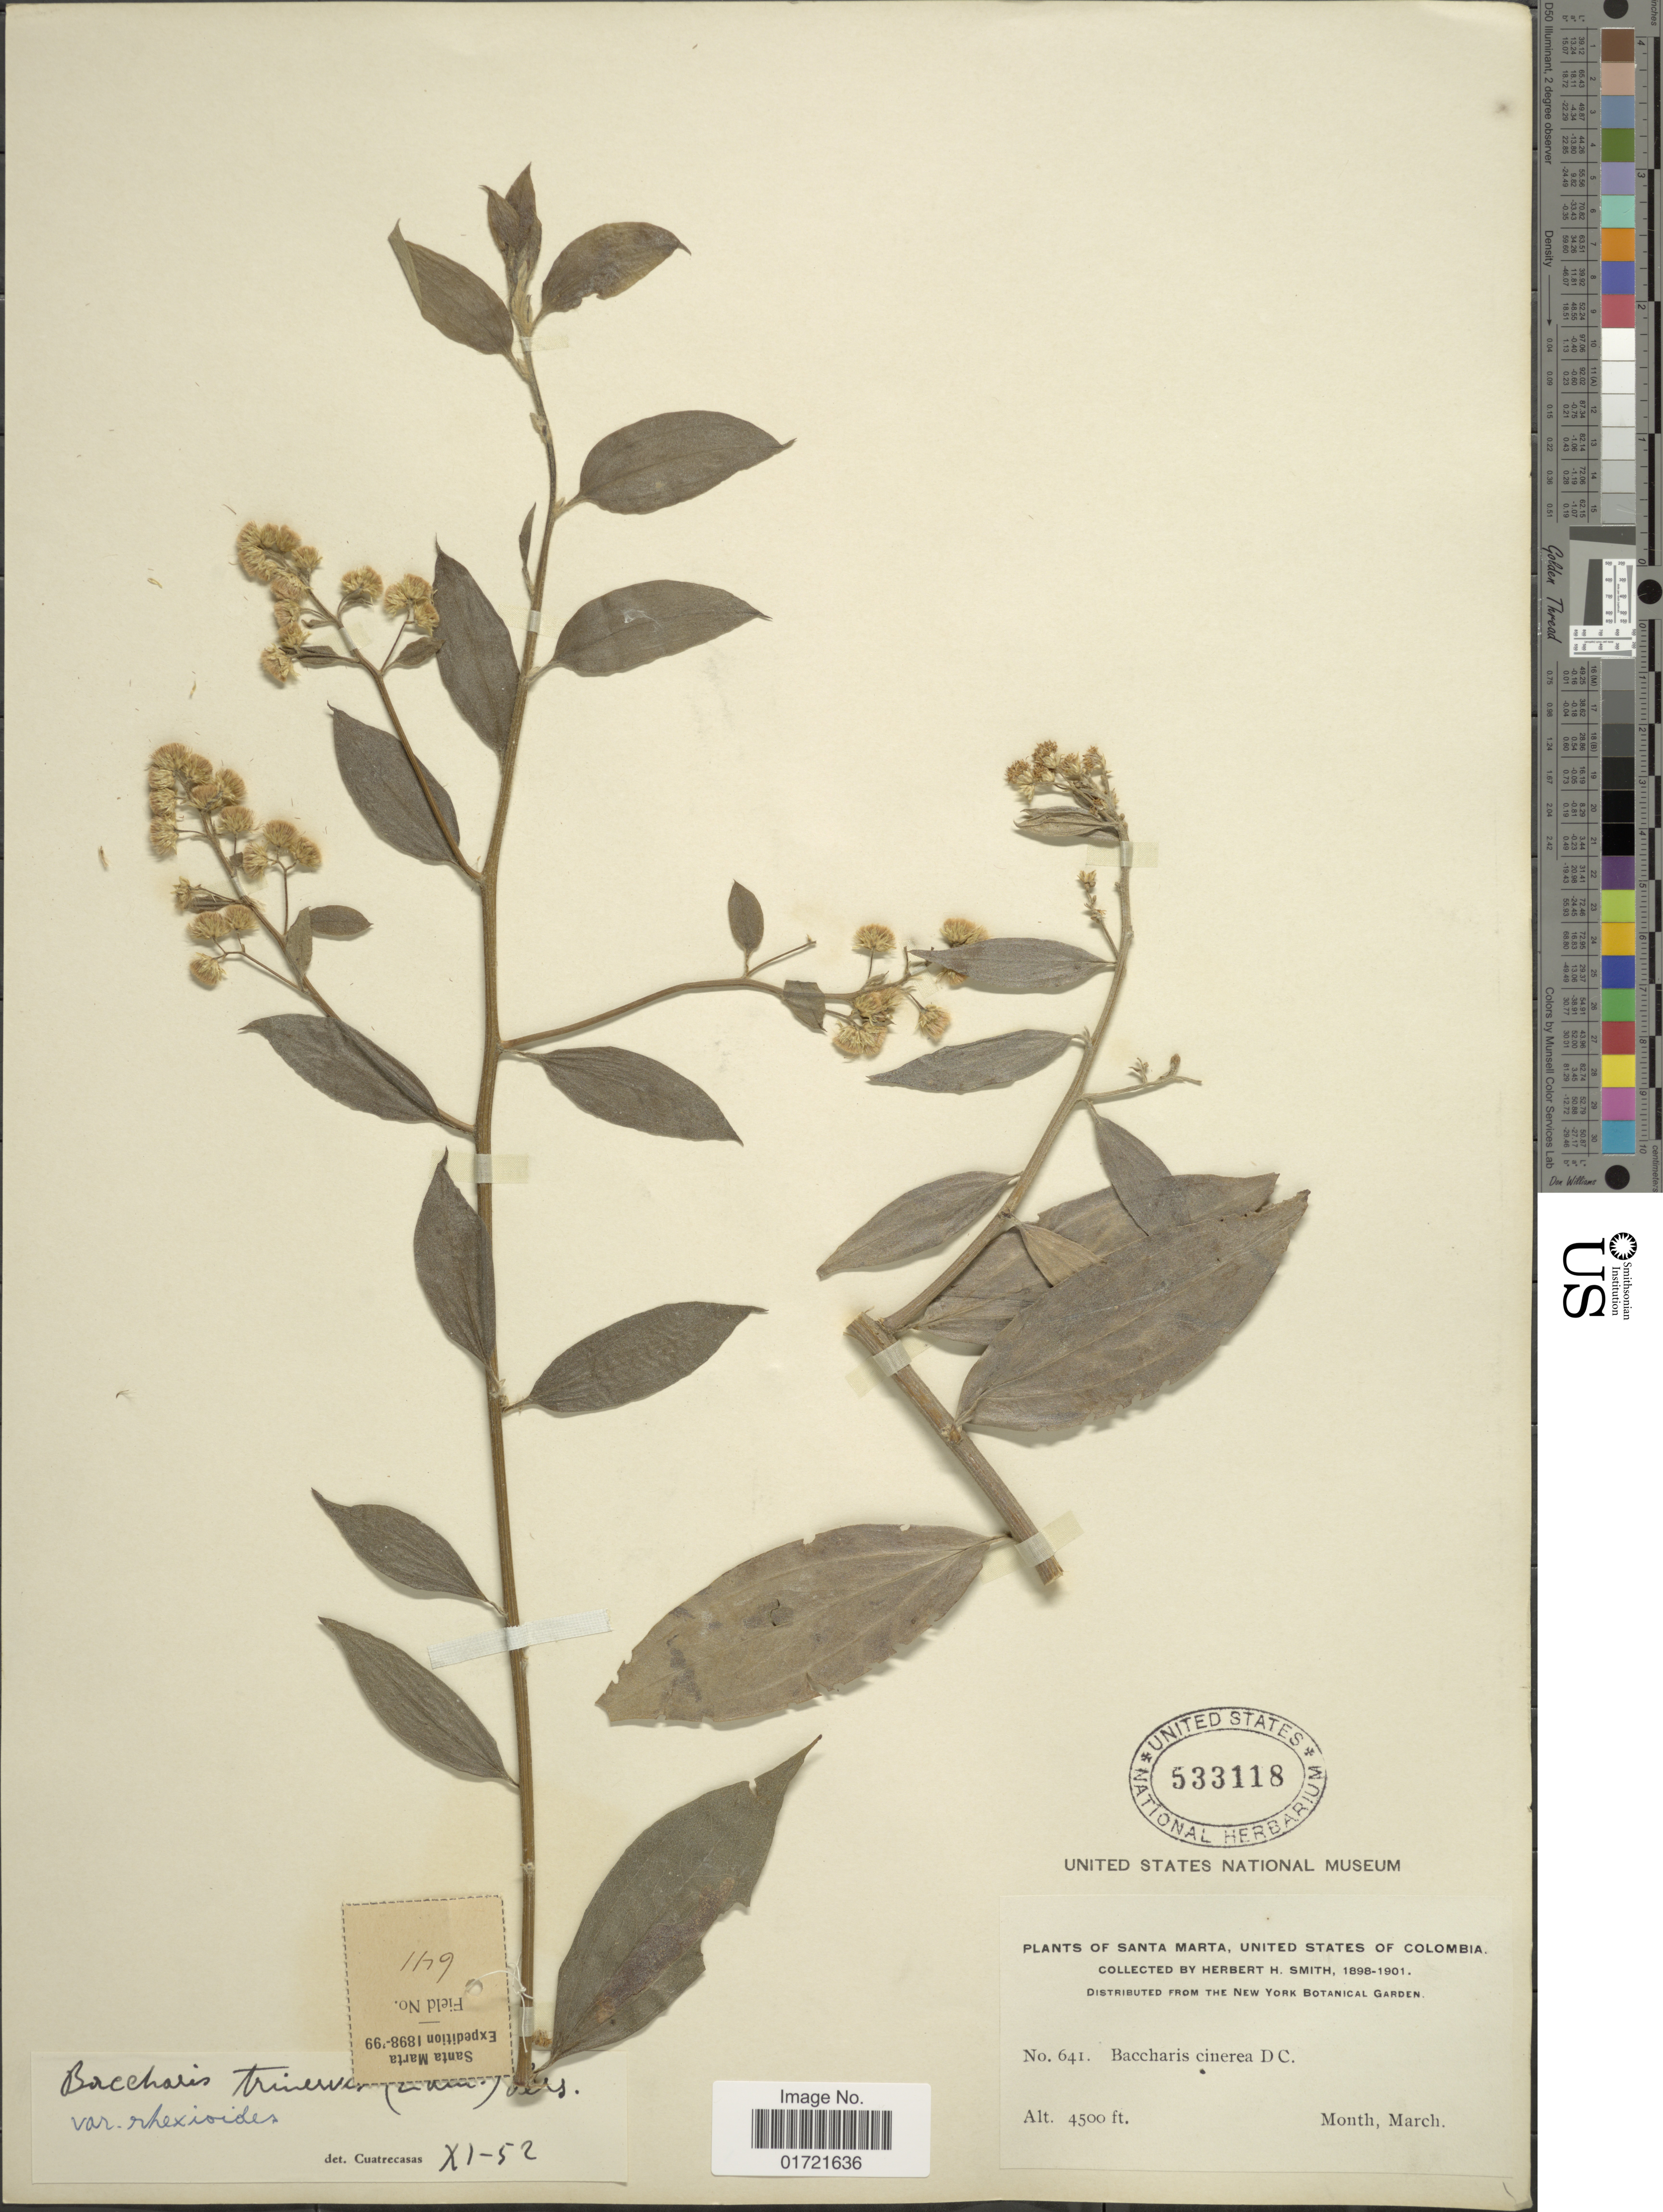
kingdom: Plantae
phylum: Tracheophyta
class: Magnoliopsida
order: Asterales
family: Asteraceae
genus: Baccharis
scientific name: Baccharis trinervis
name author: (Lam.) Pers.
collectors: Herbert H. Smith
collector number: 641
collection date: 1898-03/1901-03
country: Colombia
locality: Santa Marta, United States of Colombia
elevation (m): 1372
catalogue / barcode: US 533118